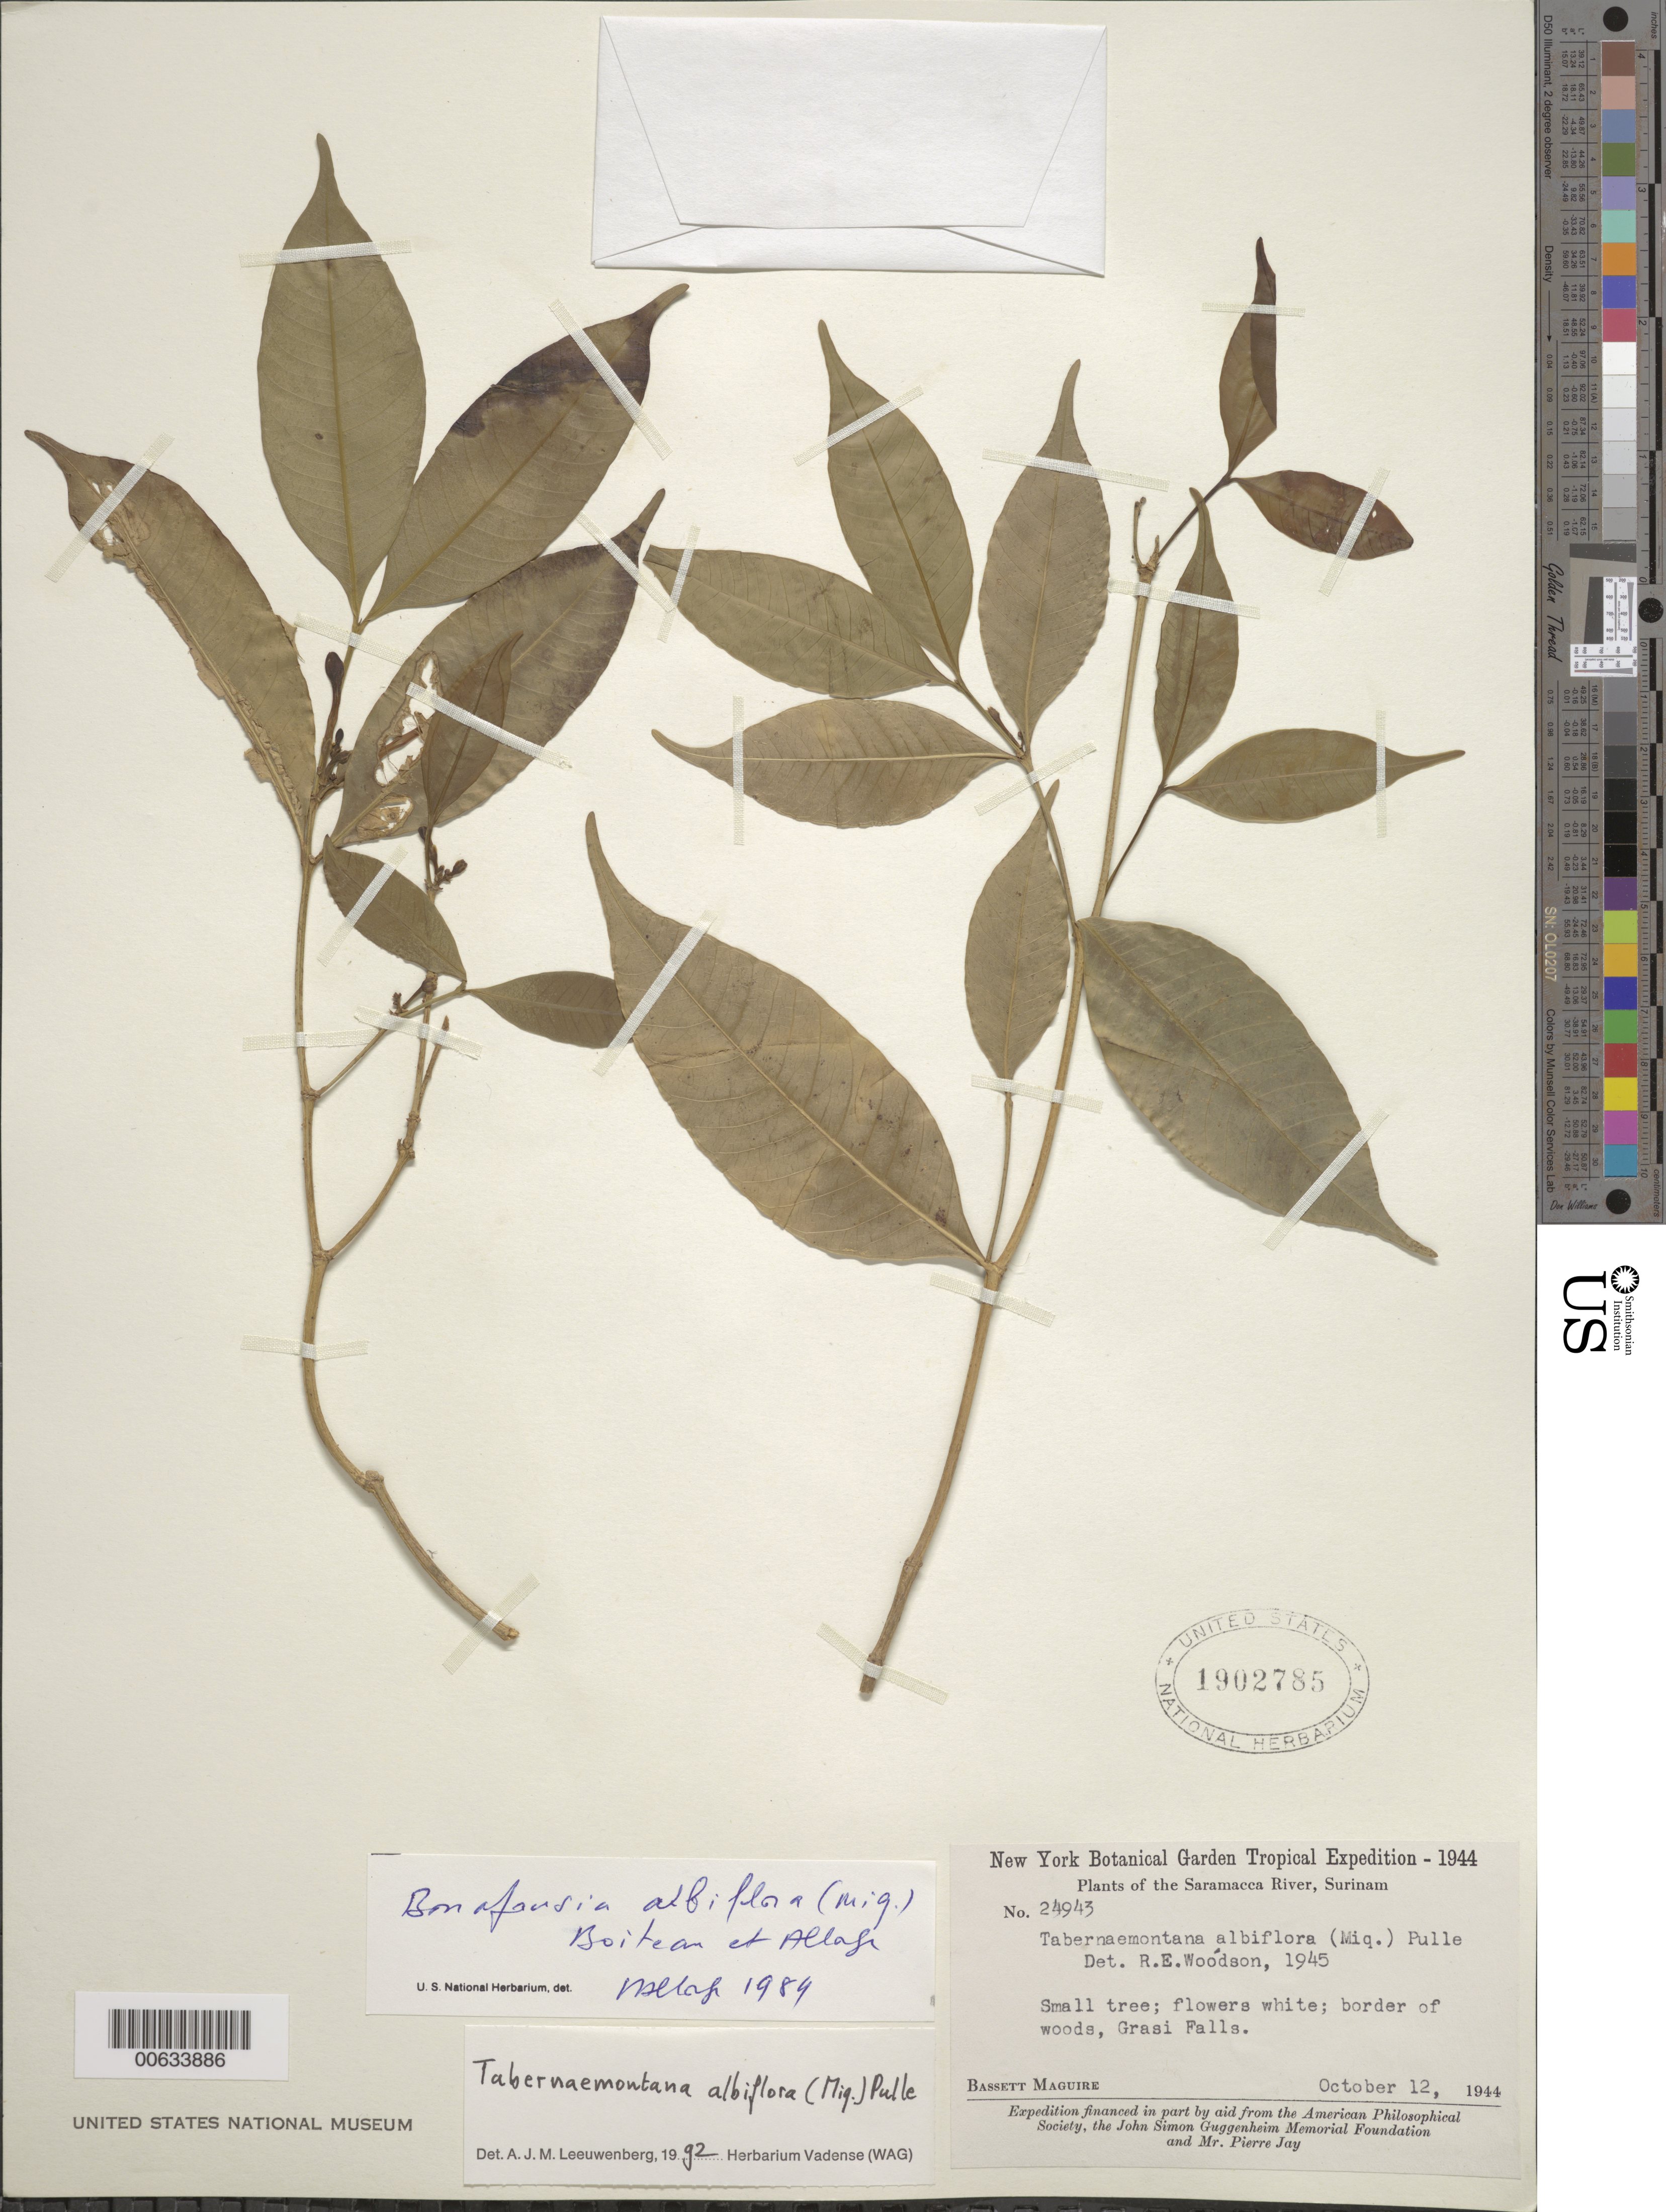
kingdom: Plantae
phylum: Tracheophyta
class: Magnoliopsida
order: Gentianales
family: Apocynaceae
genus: Tabernaemontana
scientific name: Tabernaemontana albiflora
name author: (Miq.) Pulle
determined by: Leeuwenberg, A. J. M.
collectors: B. Maguire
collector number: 24943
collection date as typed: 12-Oct-44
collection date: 1944-10-12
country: Suriname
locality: Saramacca River Headwaters, Grasi Falls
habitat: Border of woods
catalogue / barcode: US 1902785